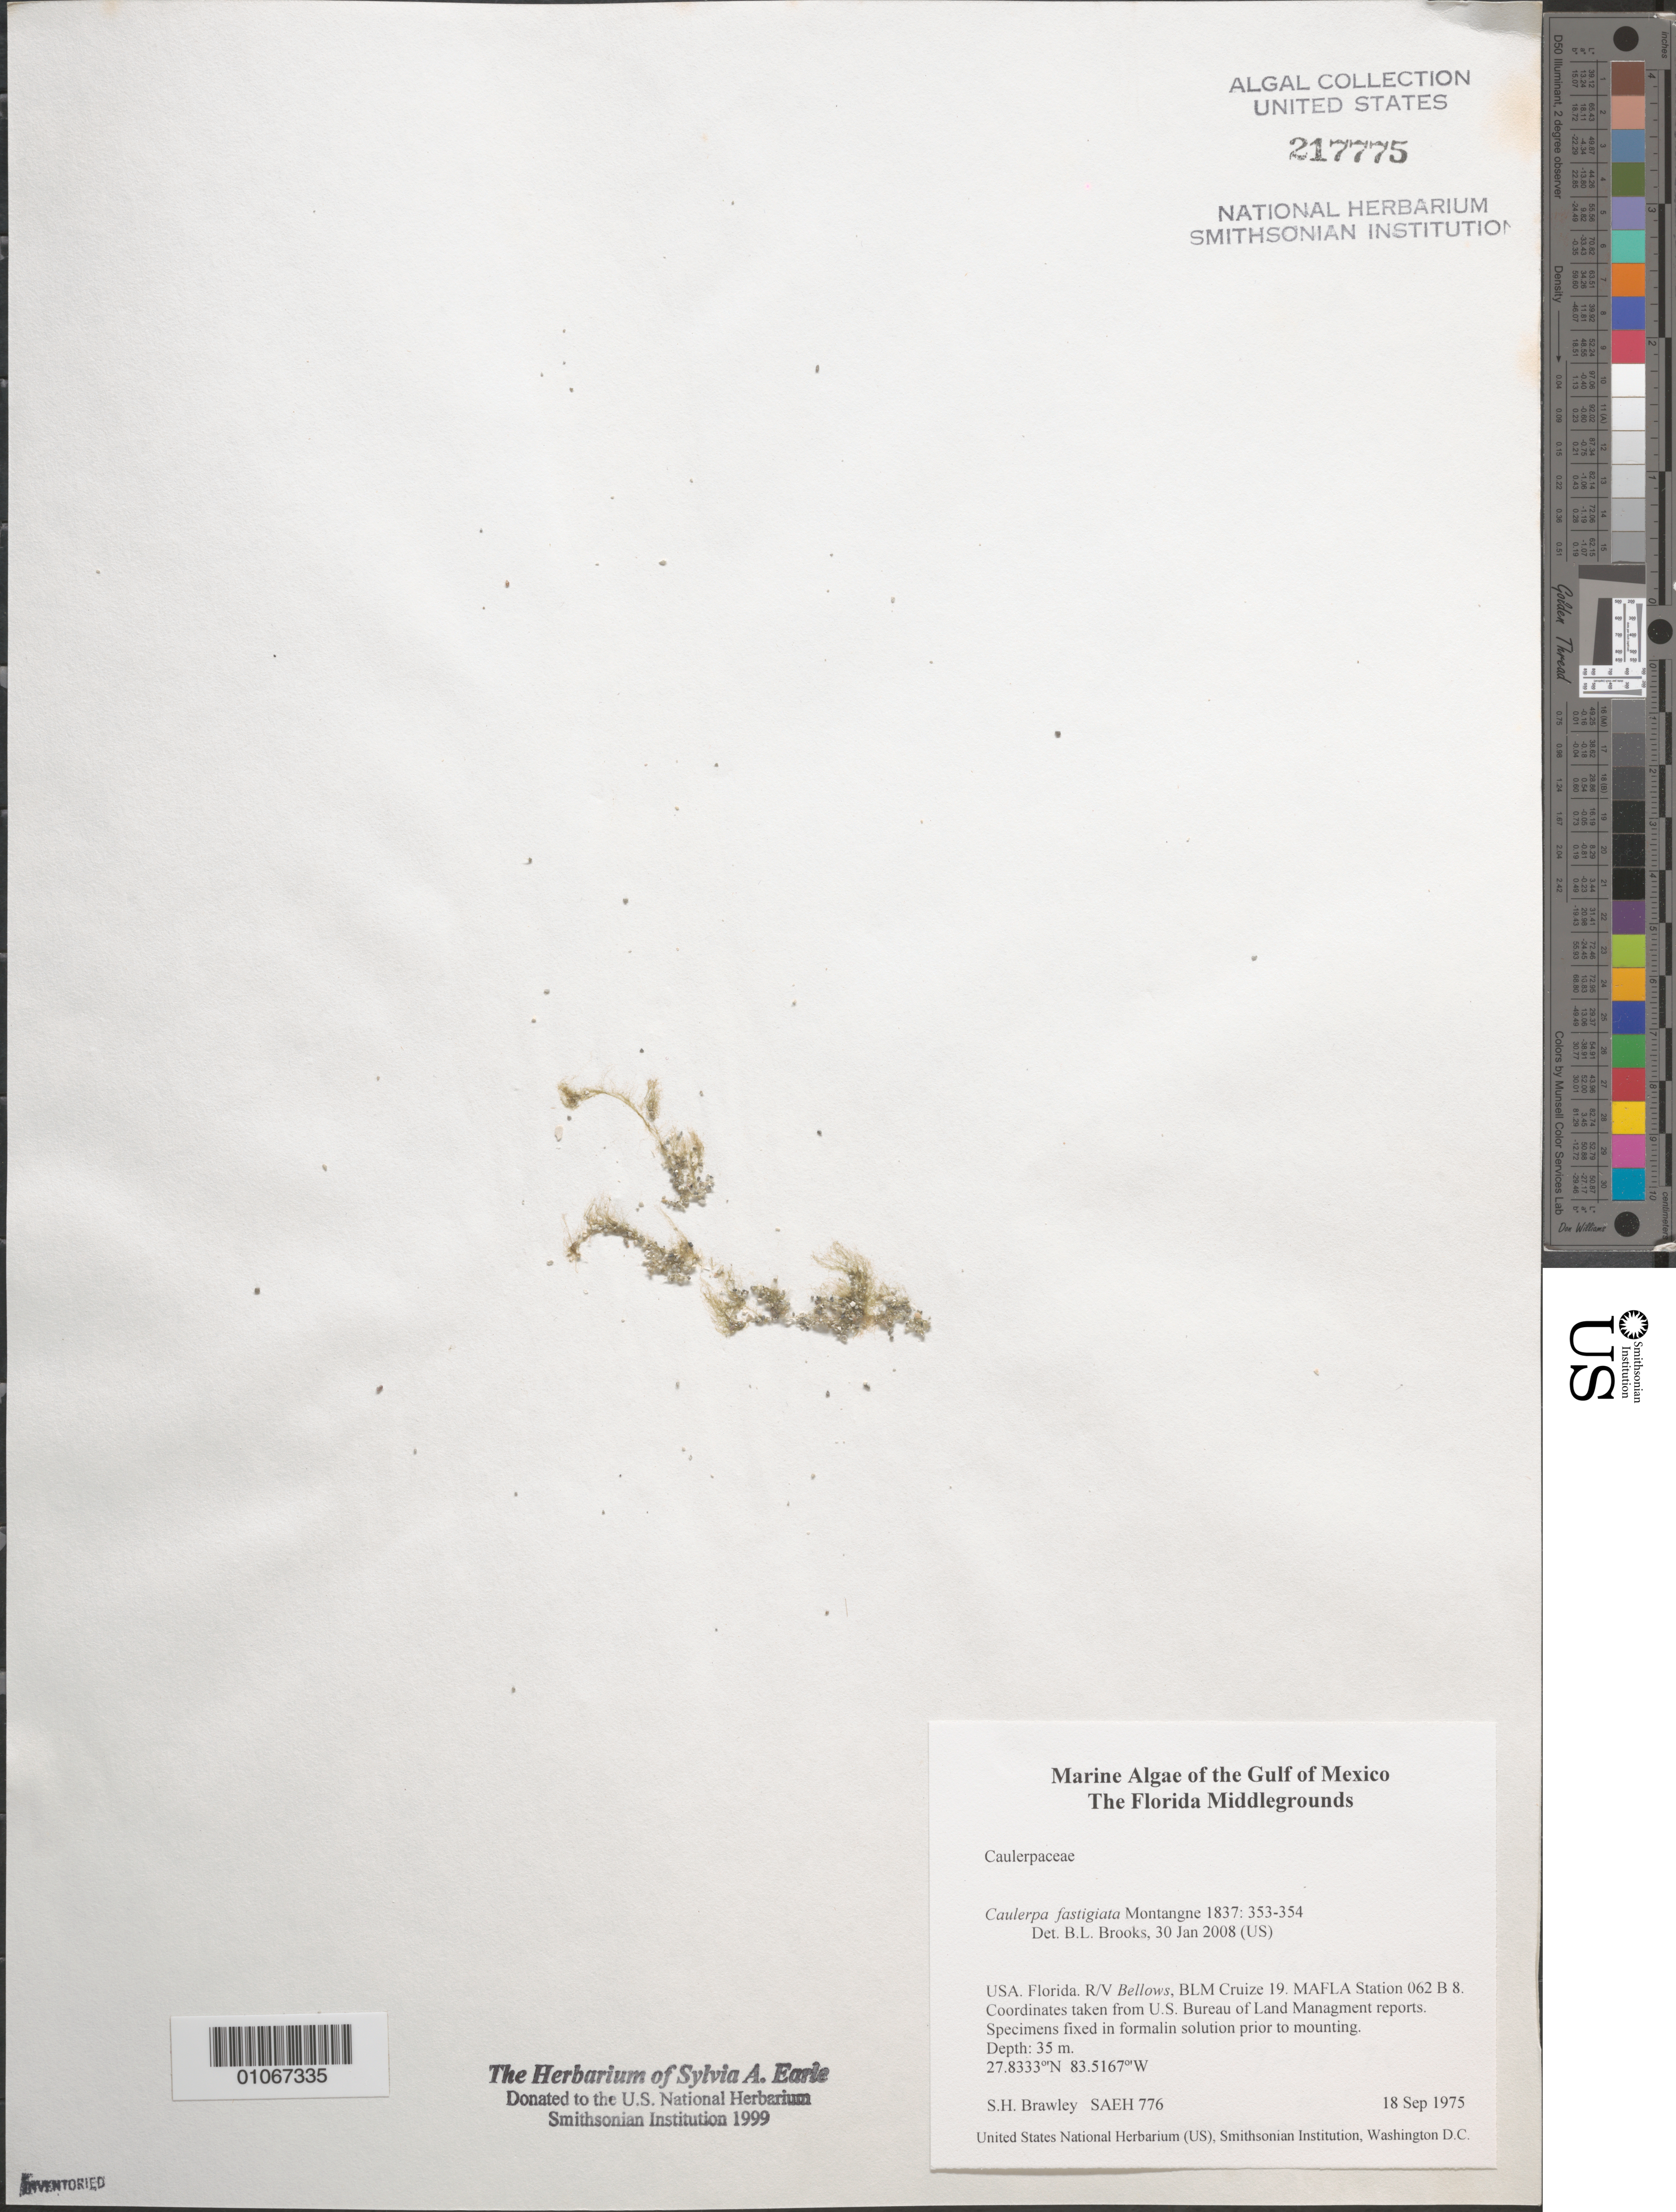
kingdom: Plantae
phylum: Chlorophyta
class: Ulvophyceae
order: Bryopsidales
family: Caulerpaceae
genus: Caulerpa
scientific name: Caulerpa fastigiata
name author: Mont.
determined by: Brooks, B. L., (BOT), Smithsonian Institution - National Museum of Natural History (UNITED STATES)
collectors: S. Brawley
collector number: SAEH 776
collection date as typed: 18 Sep 1975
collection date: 1975-09-18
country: United States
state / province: Florida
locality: Gulf of Mexico, Florida Middle Grounds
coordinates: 27.8333 N, 83.5167 W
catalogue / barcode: US 217775